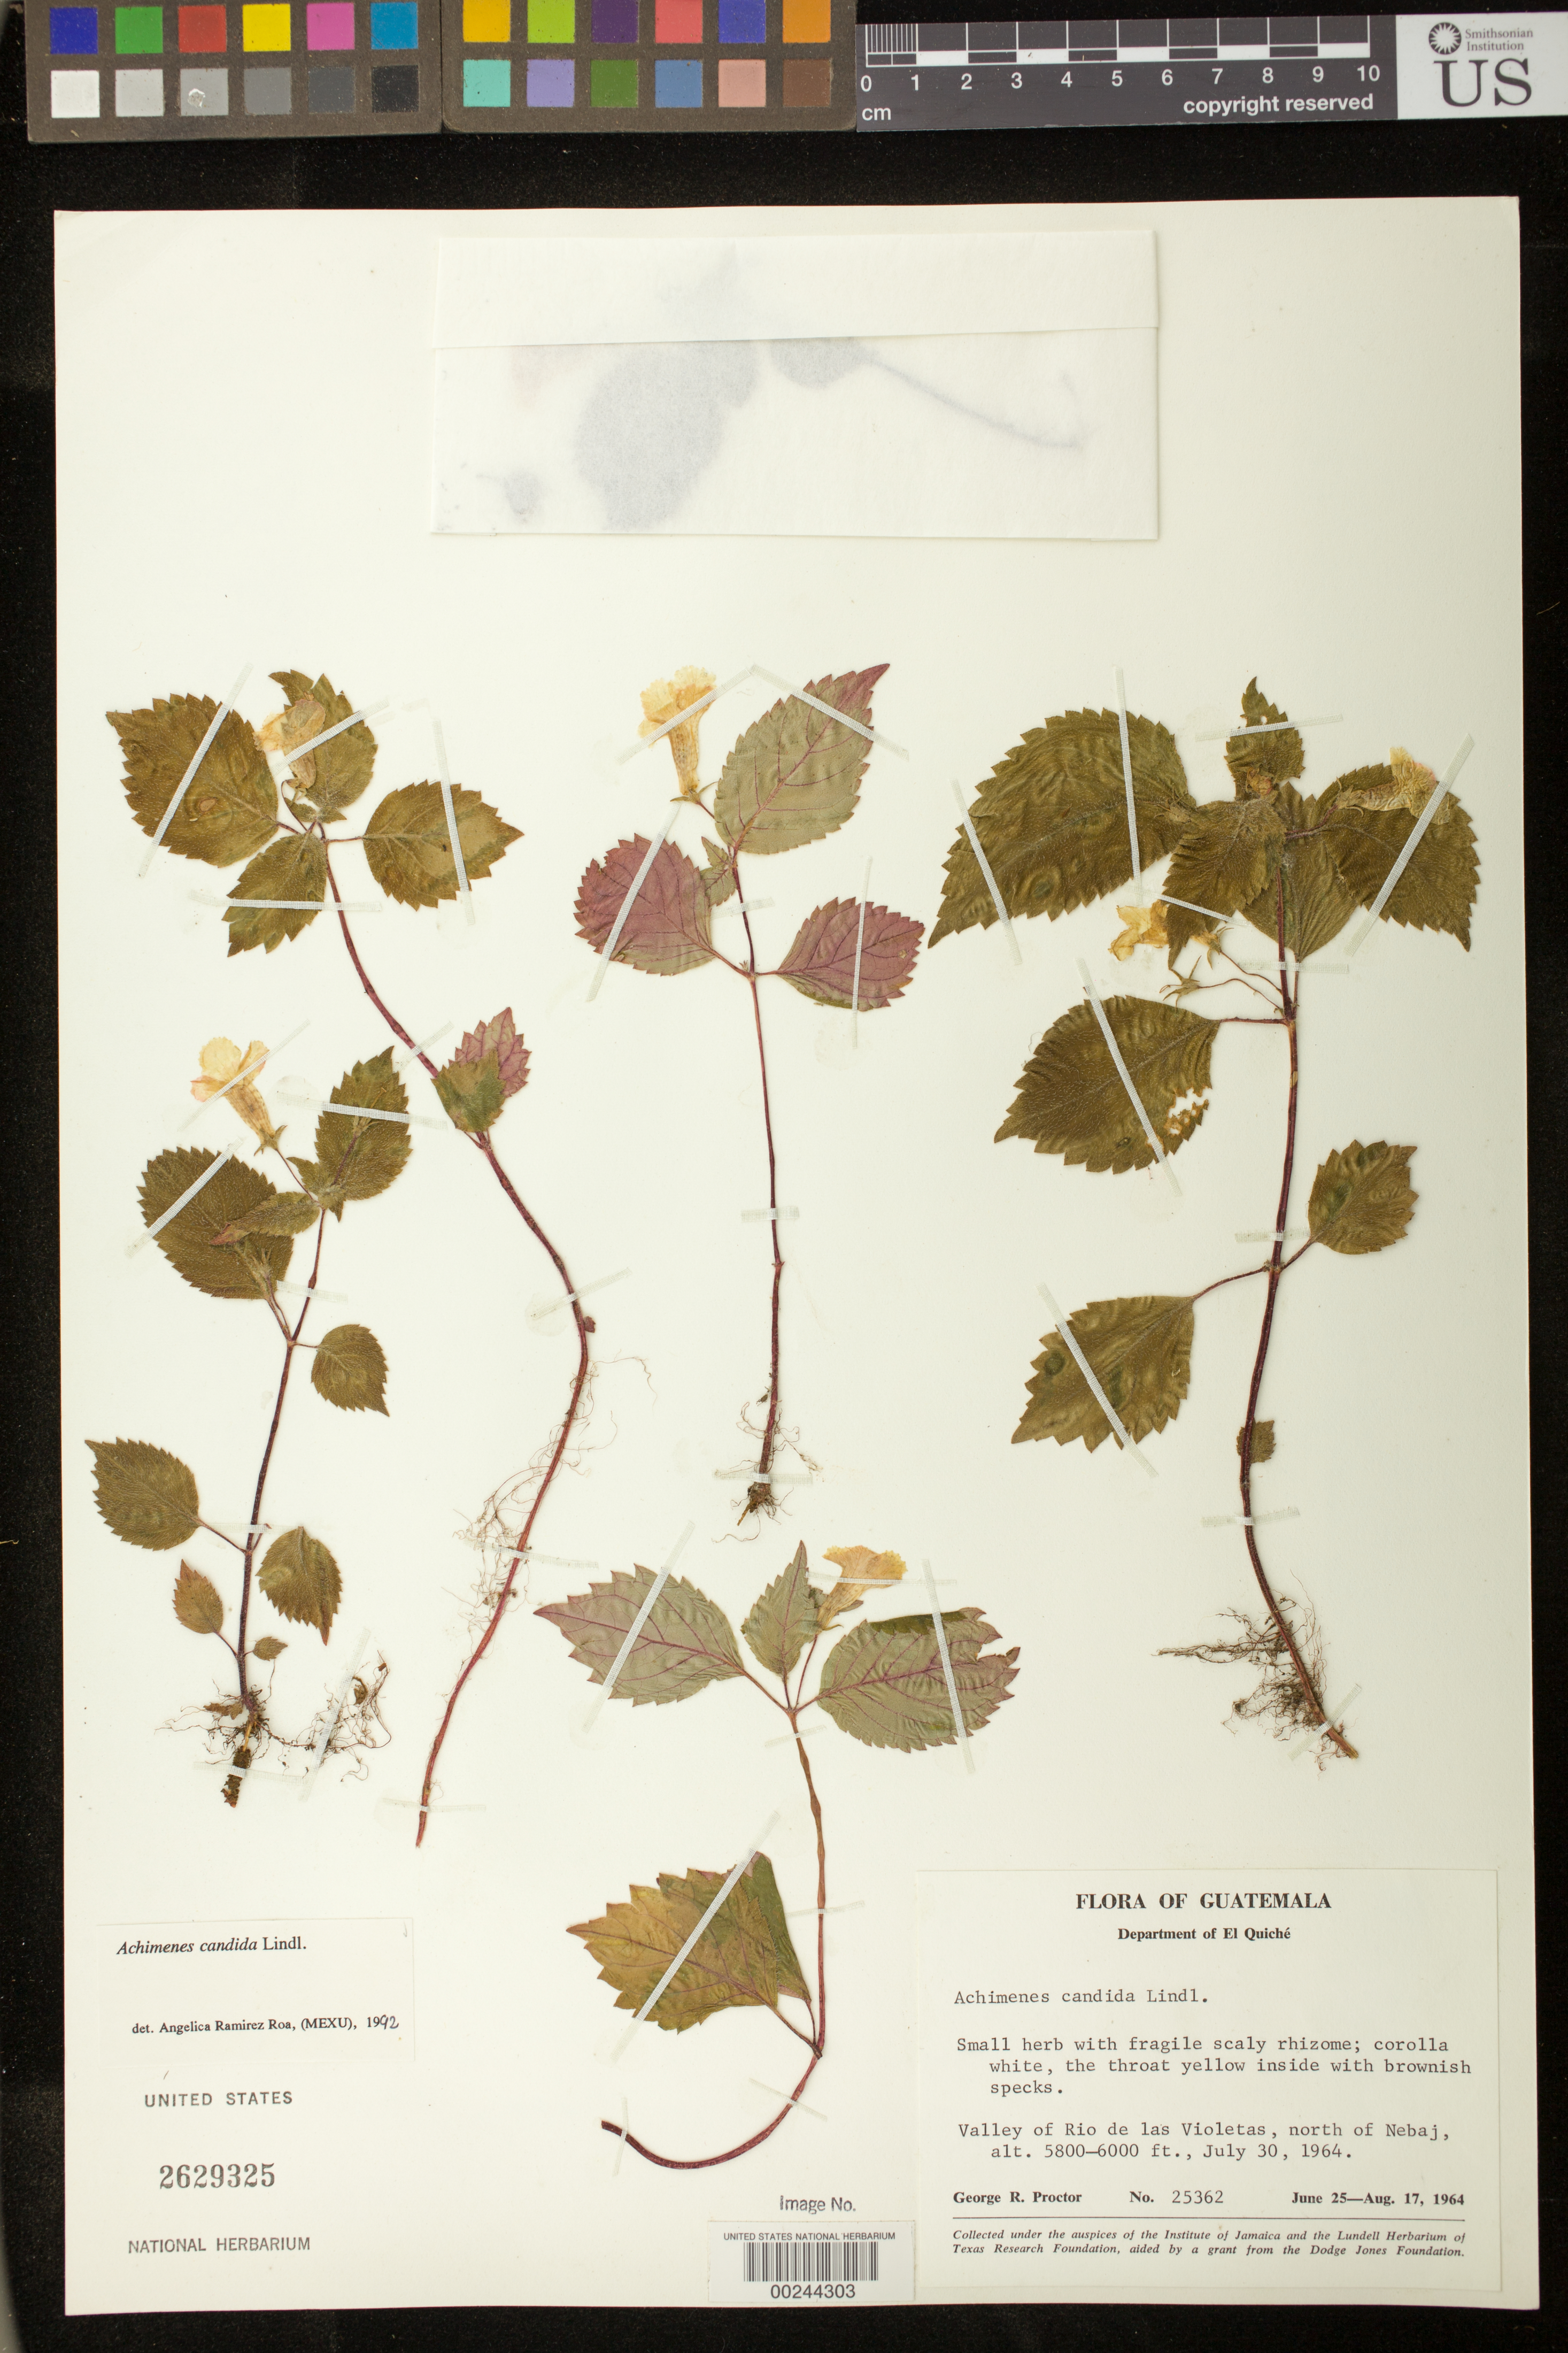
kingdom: Plantae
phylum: Tracheophyta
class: Magnoliopsida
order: Lamiales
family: Gesneriaceae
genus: Achimenes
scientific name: Achimenes candida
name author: Lindl.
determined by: Skog, Laurence E.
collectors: G. R. Proctor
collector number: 25362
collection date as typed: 30 Jul 1964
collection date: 1964-07-30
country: Guatemala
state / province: El Quiché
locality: Valley of Rio de las Violetas, N of Nebaj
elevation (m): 1768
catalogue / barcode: US 2629325